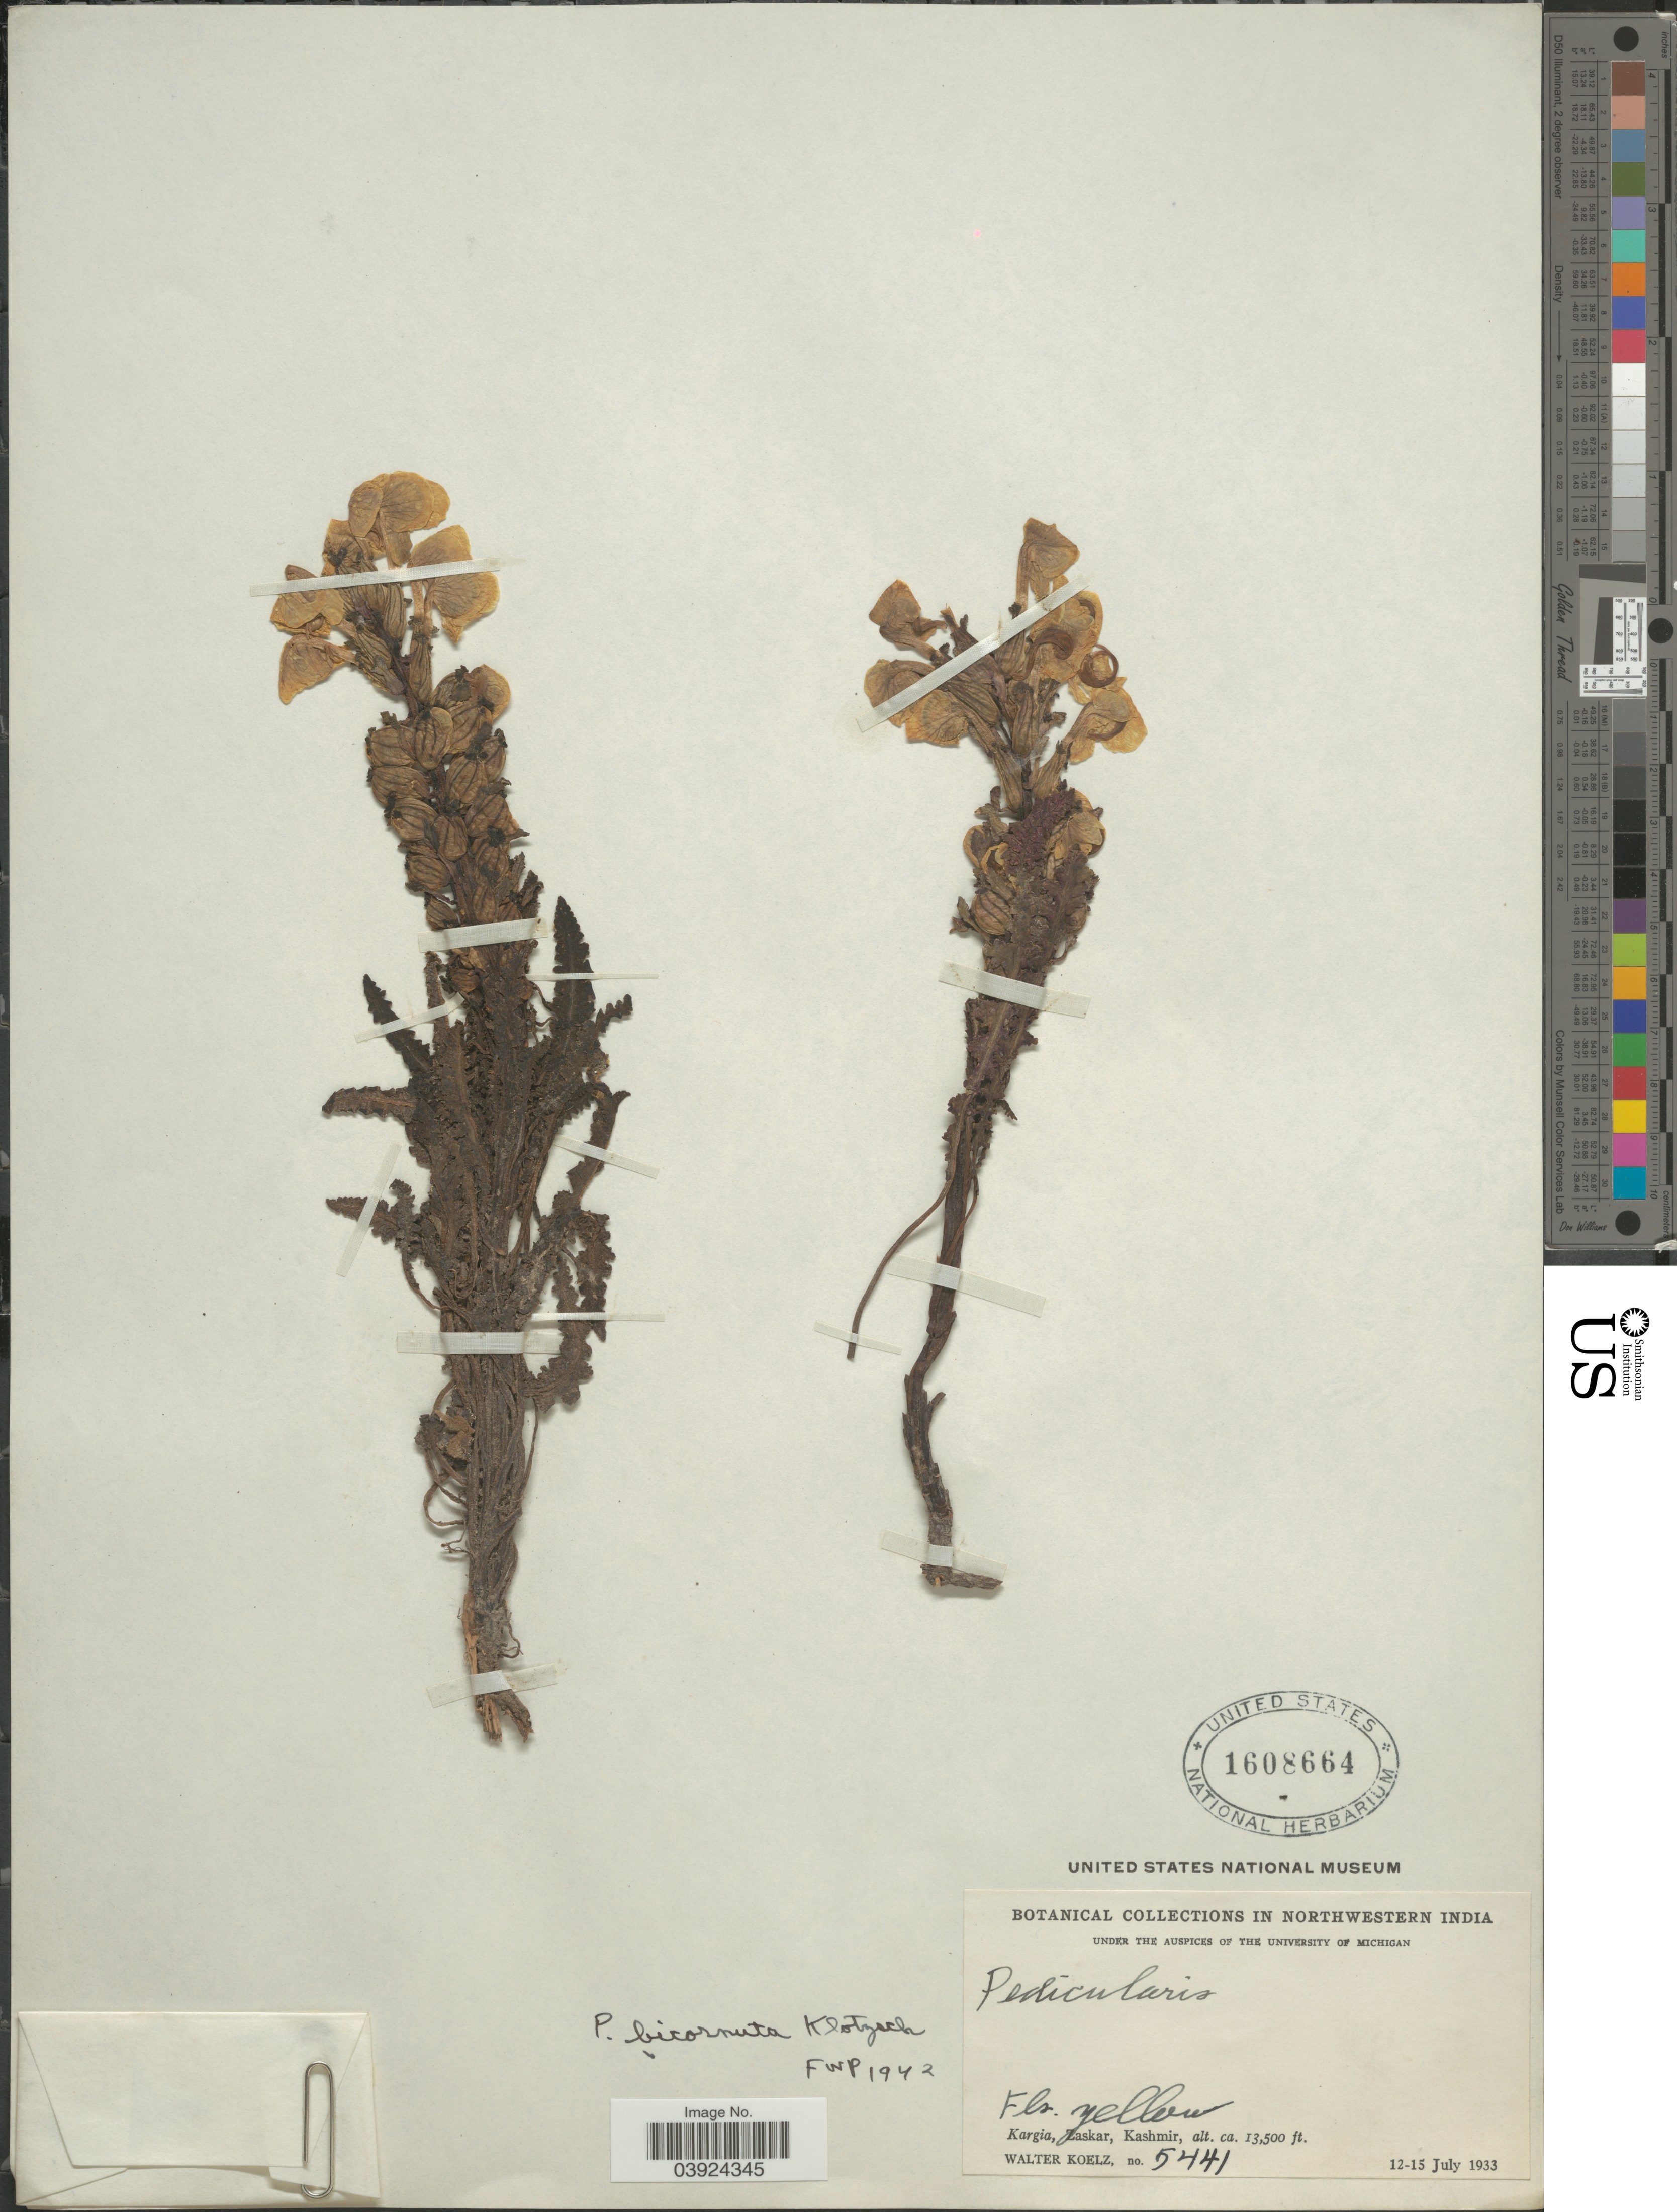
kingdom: Plantae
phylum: Tracheophyta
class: Magnoliopsida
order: Lamiales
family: Orobanchaceae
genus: Pedicularis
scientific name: Pedicularis bicornuta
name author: Klotzsch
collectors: W. N. Koelz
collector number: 5441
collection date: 1933-07-12/1933-07-15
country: India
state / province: Jammu and Kashmir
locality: Northwestern India. Kargia, Zaskar, Kashmir.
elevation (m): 4115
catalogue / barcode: US 1608664